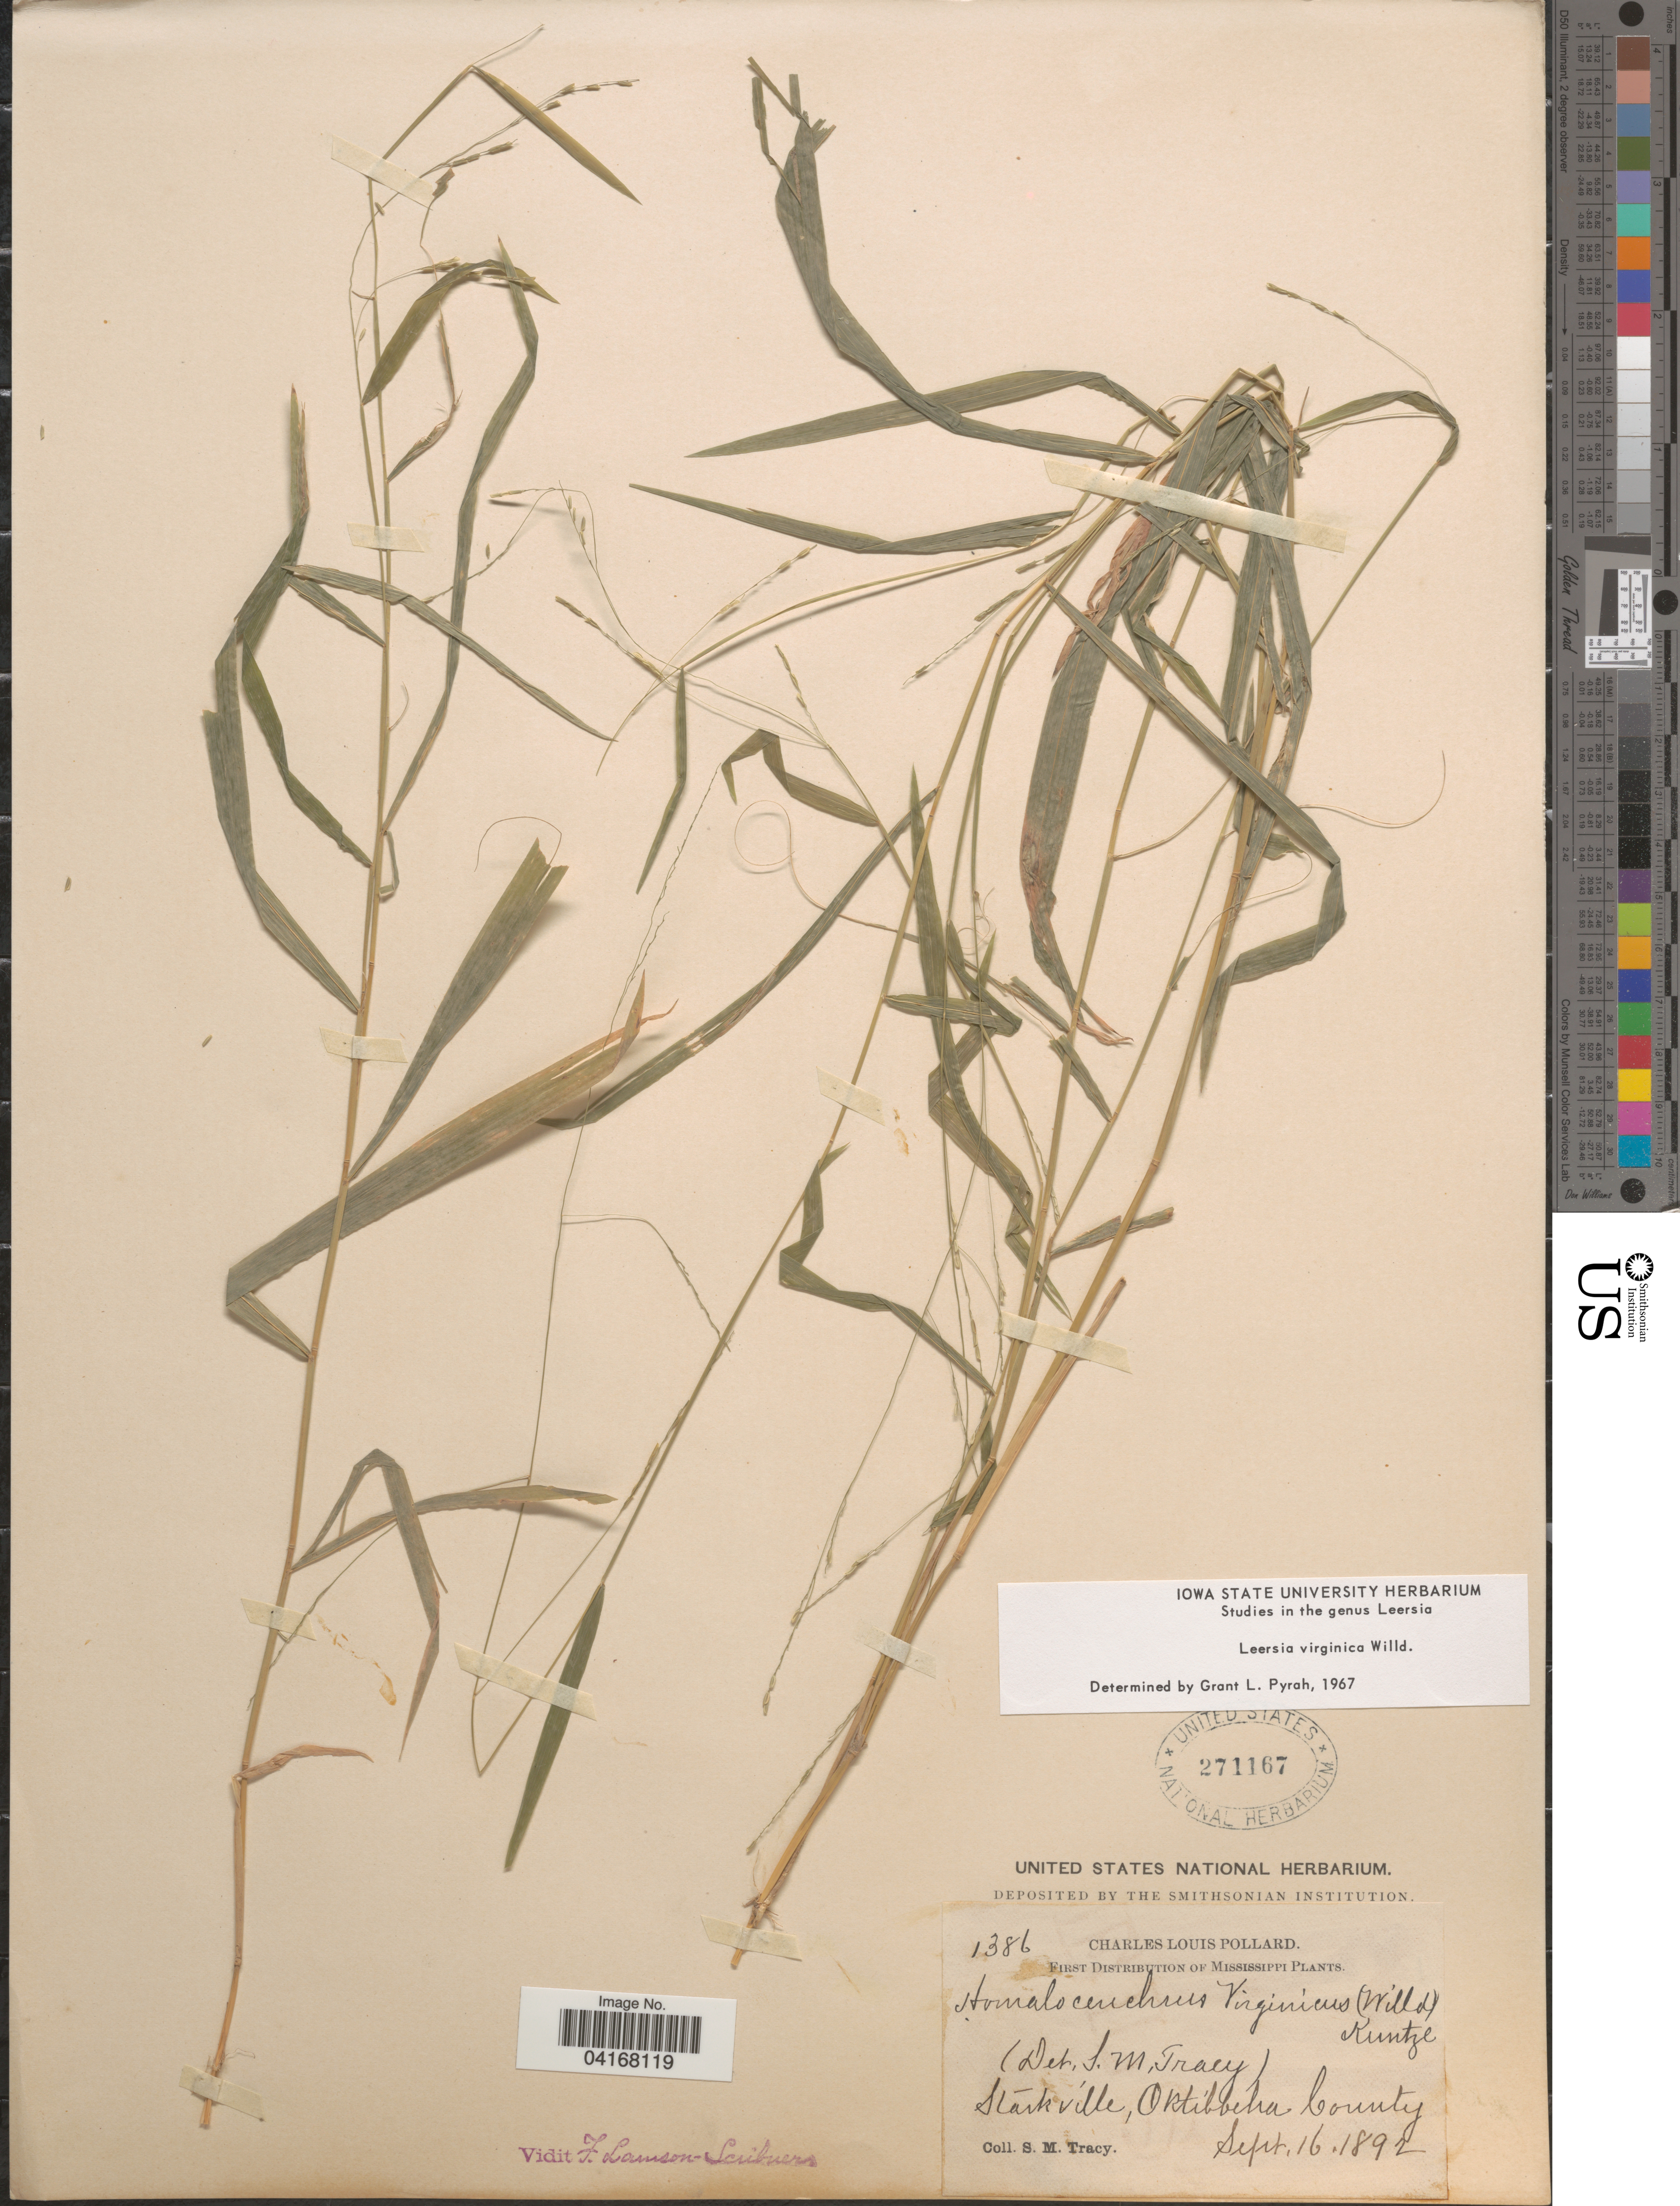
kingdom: Plantae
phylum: Tracheophyta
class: Liliopsida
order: Poales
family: Poaceae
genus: Leersia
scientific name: Leersia virginica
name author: Willd.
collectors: S. M. Tracy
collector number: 1386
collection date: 1892-09-16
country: United States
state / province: Mississippi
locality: Starkville, Oktibbeha County.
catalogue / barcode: US 271167